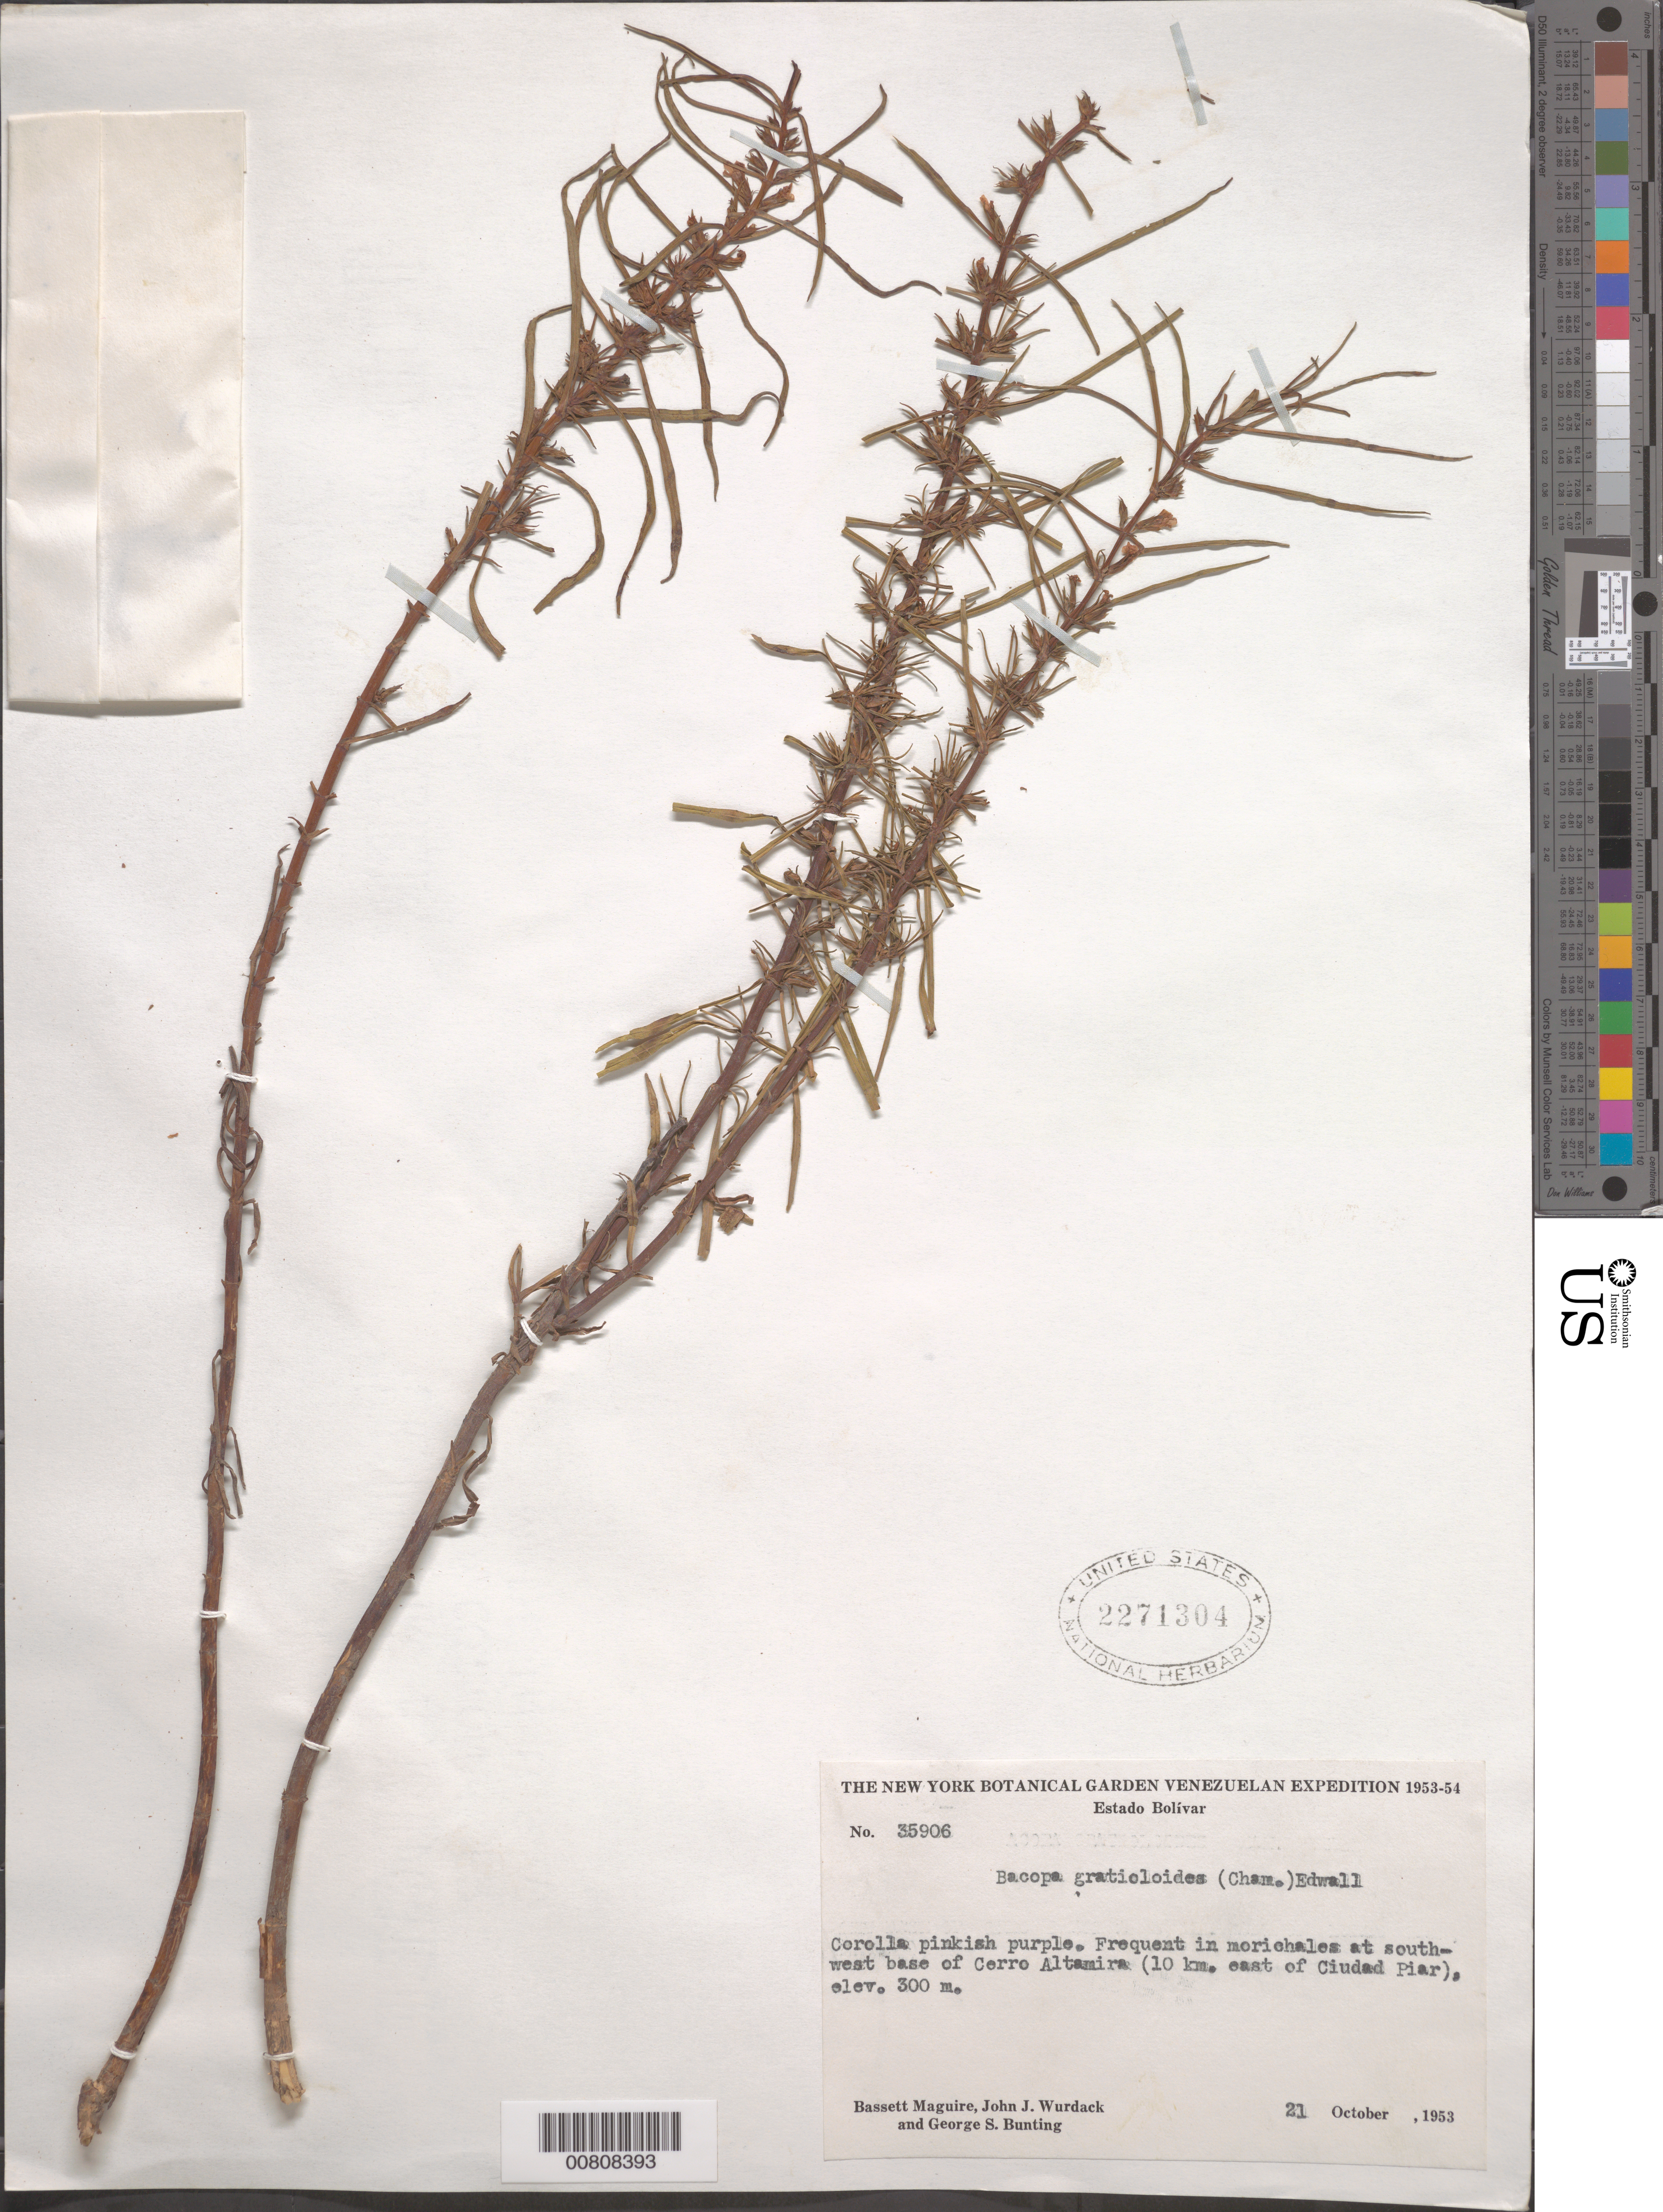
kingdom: Plantae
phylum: Tracheophyta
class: Magnoliopsida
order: Lamiales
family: Plantaginaceae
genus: Bacopa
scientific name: Bacopa gratioloides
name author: (Cham.) Chodat & Hassl.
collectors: B. Maguire, J. J. Wurdack & G. S. Bunting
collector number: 35906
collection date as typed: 21-Oct-53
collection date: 1953-10-21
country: Venezuela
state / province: Bolívar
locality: Cerro Altamira, 10 km E of Ciudad Piar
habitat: SW base, in morichal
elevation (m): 300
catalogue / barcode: US 2271304